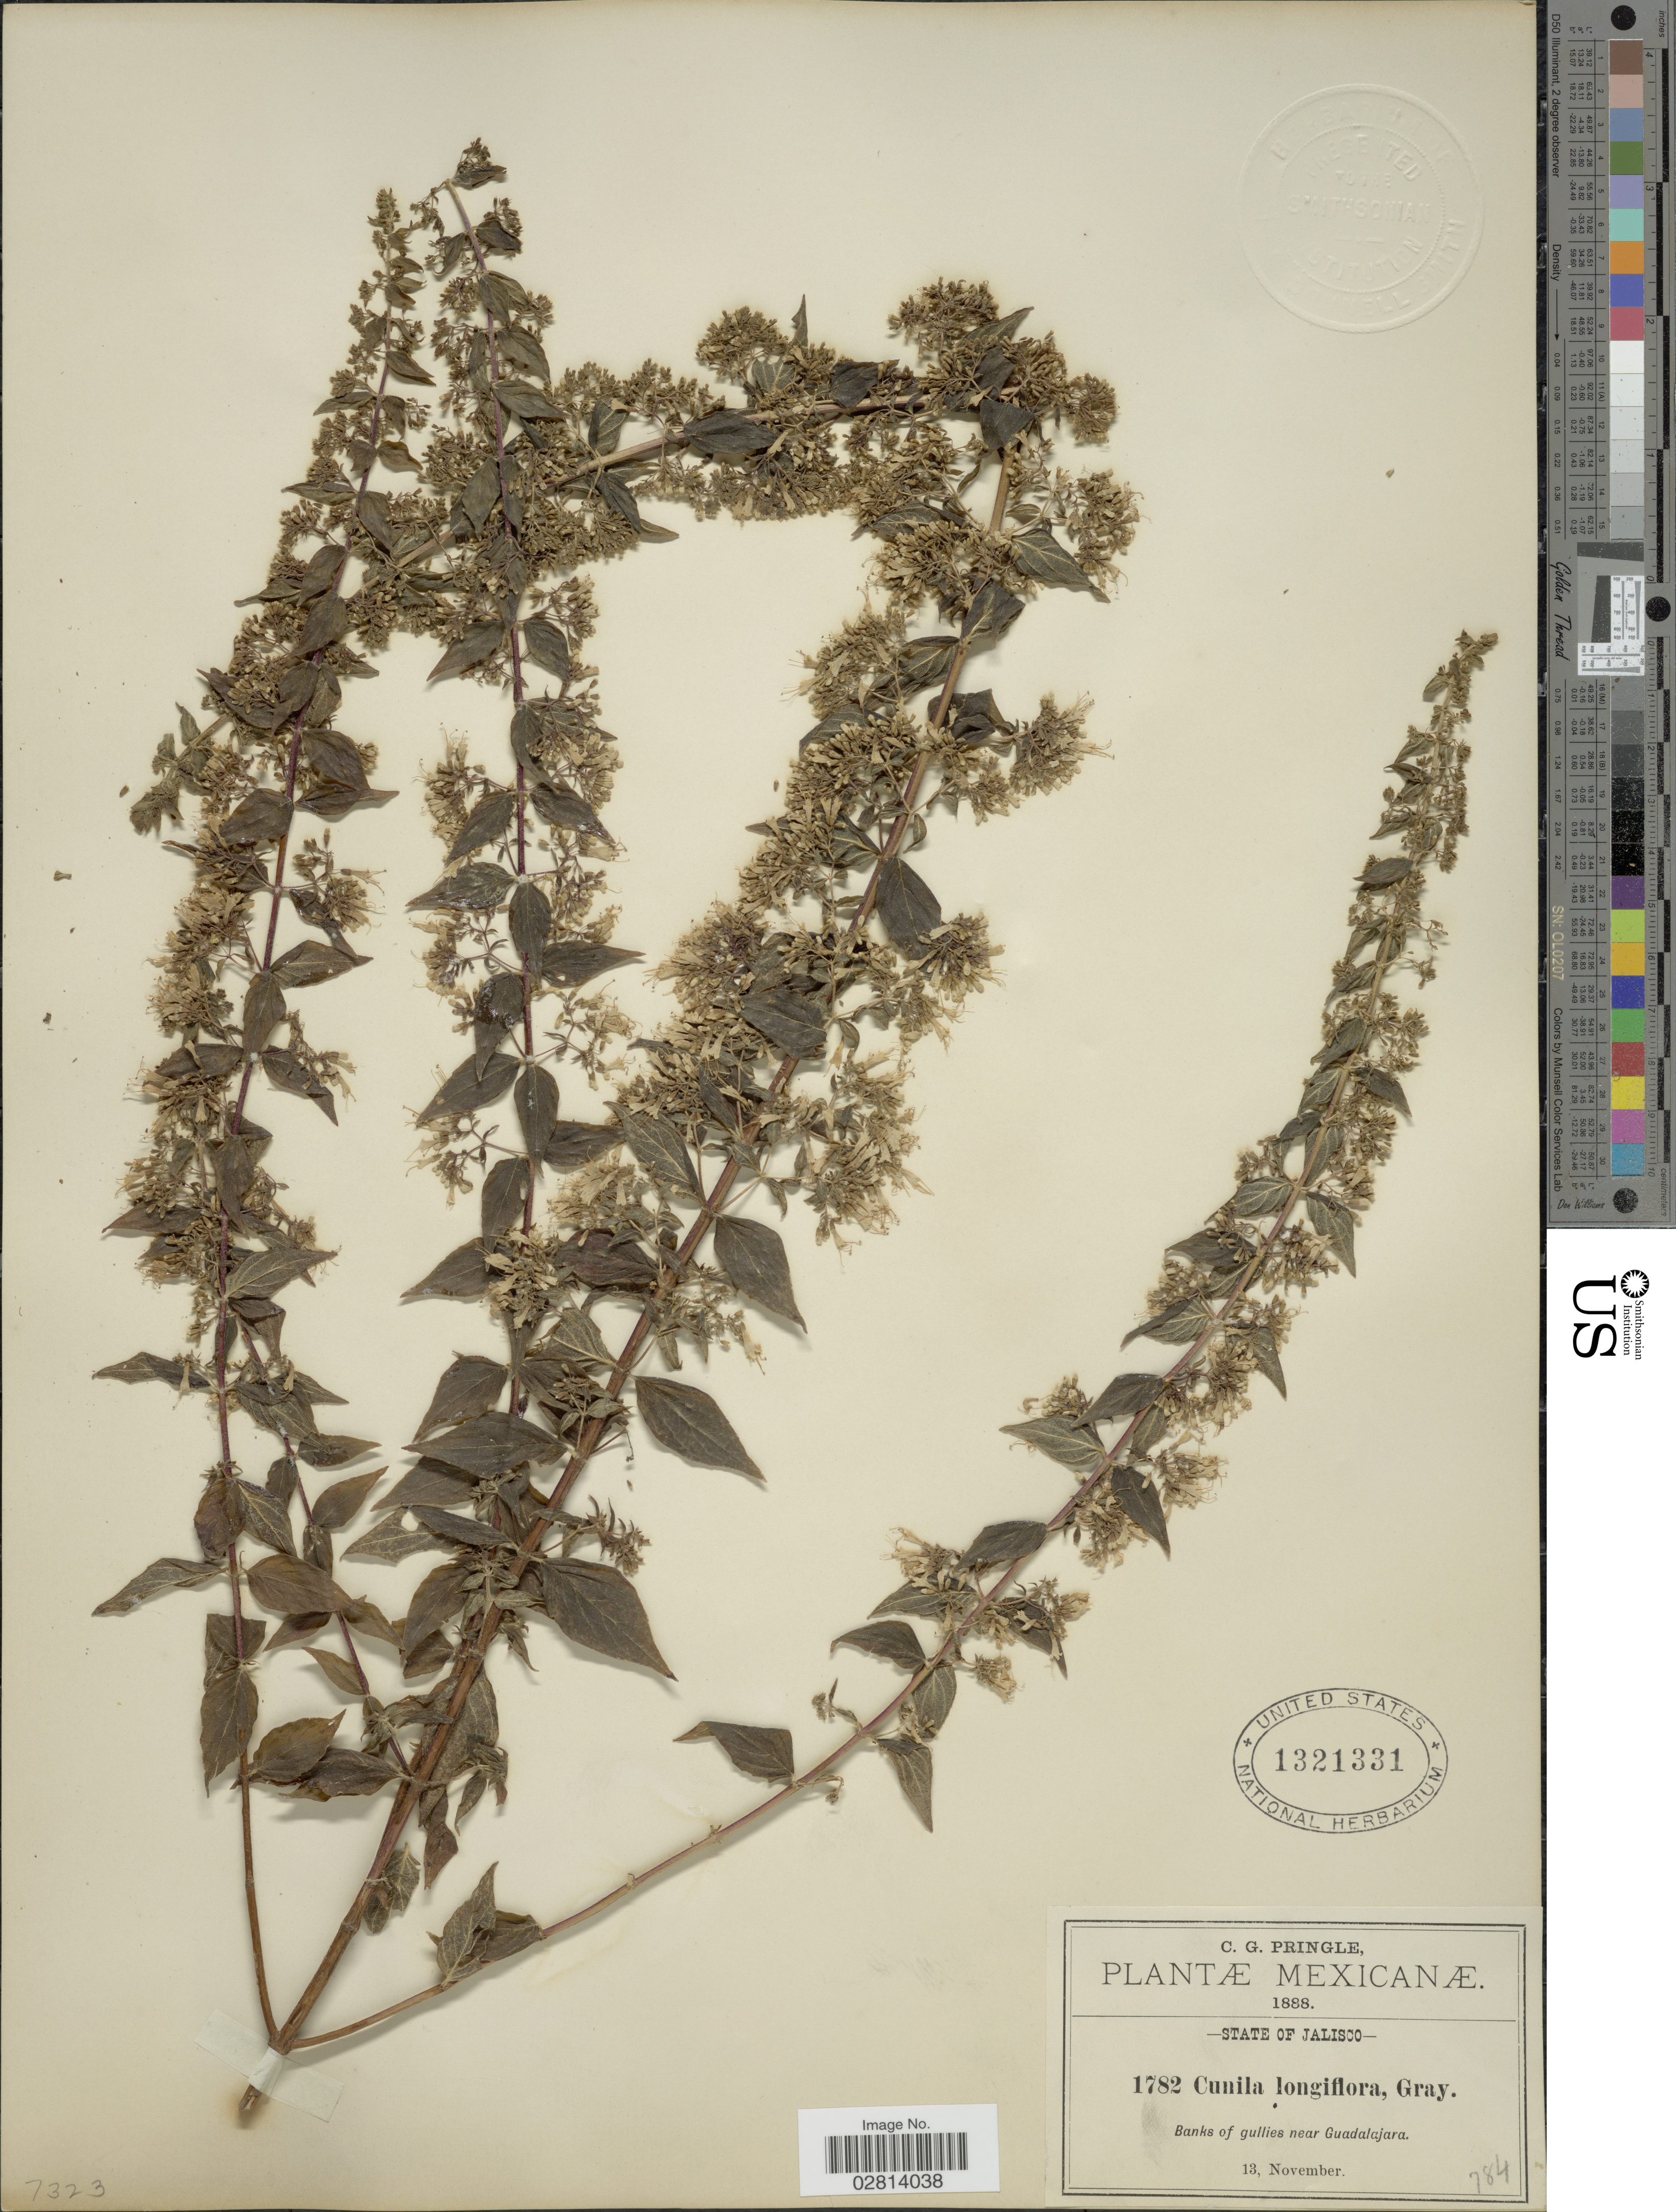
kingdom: Plantae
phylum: Tracheophyta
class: Magnoliopsida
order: Lamiales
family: Lamiaceae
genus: Cunila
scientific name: Cunila longiflora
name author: A. Gray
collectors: C. G. Pringle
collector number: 1782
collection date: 1888-11-13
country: Mexico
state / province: Jalisco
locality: State of Jalisco, Banks of gullies near Guadalajara.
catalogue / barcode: US 1321331